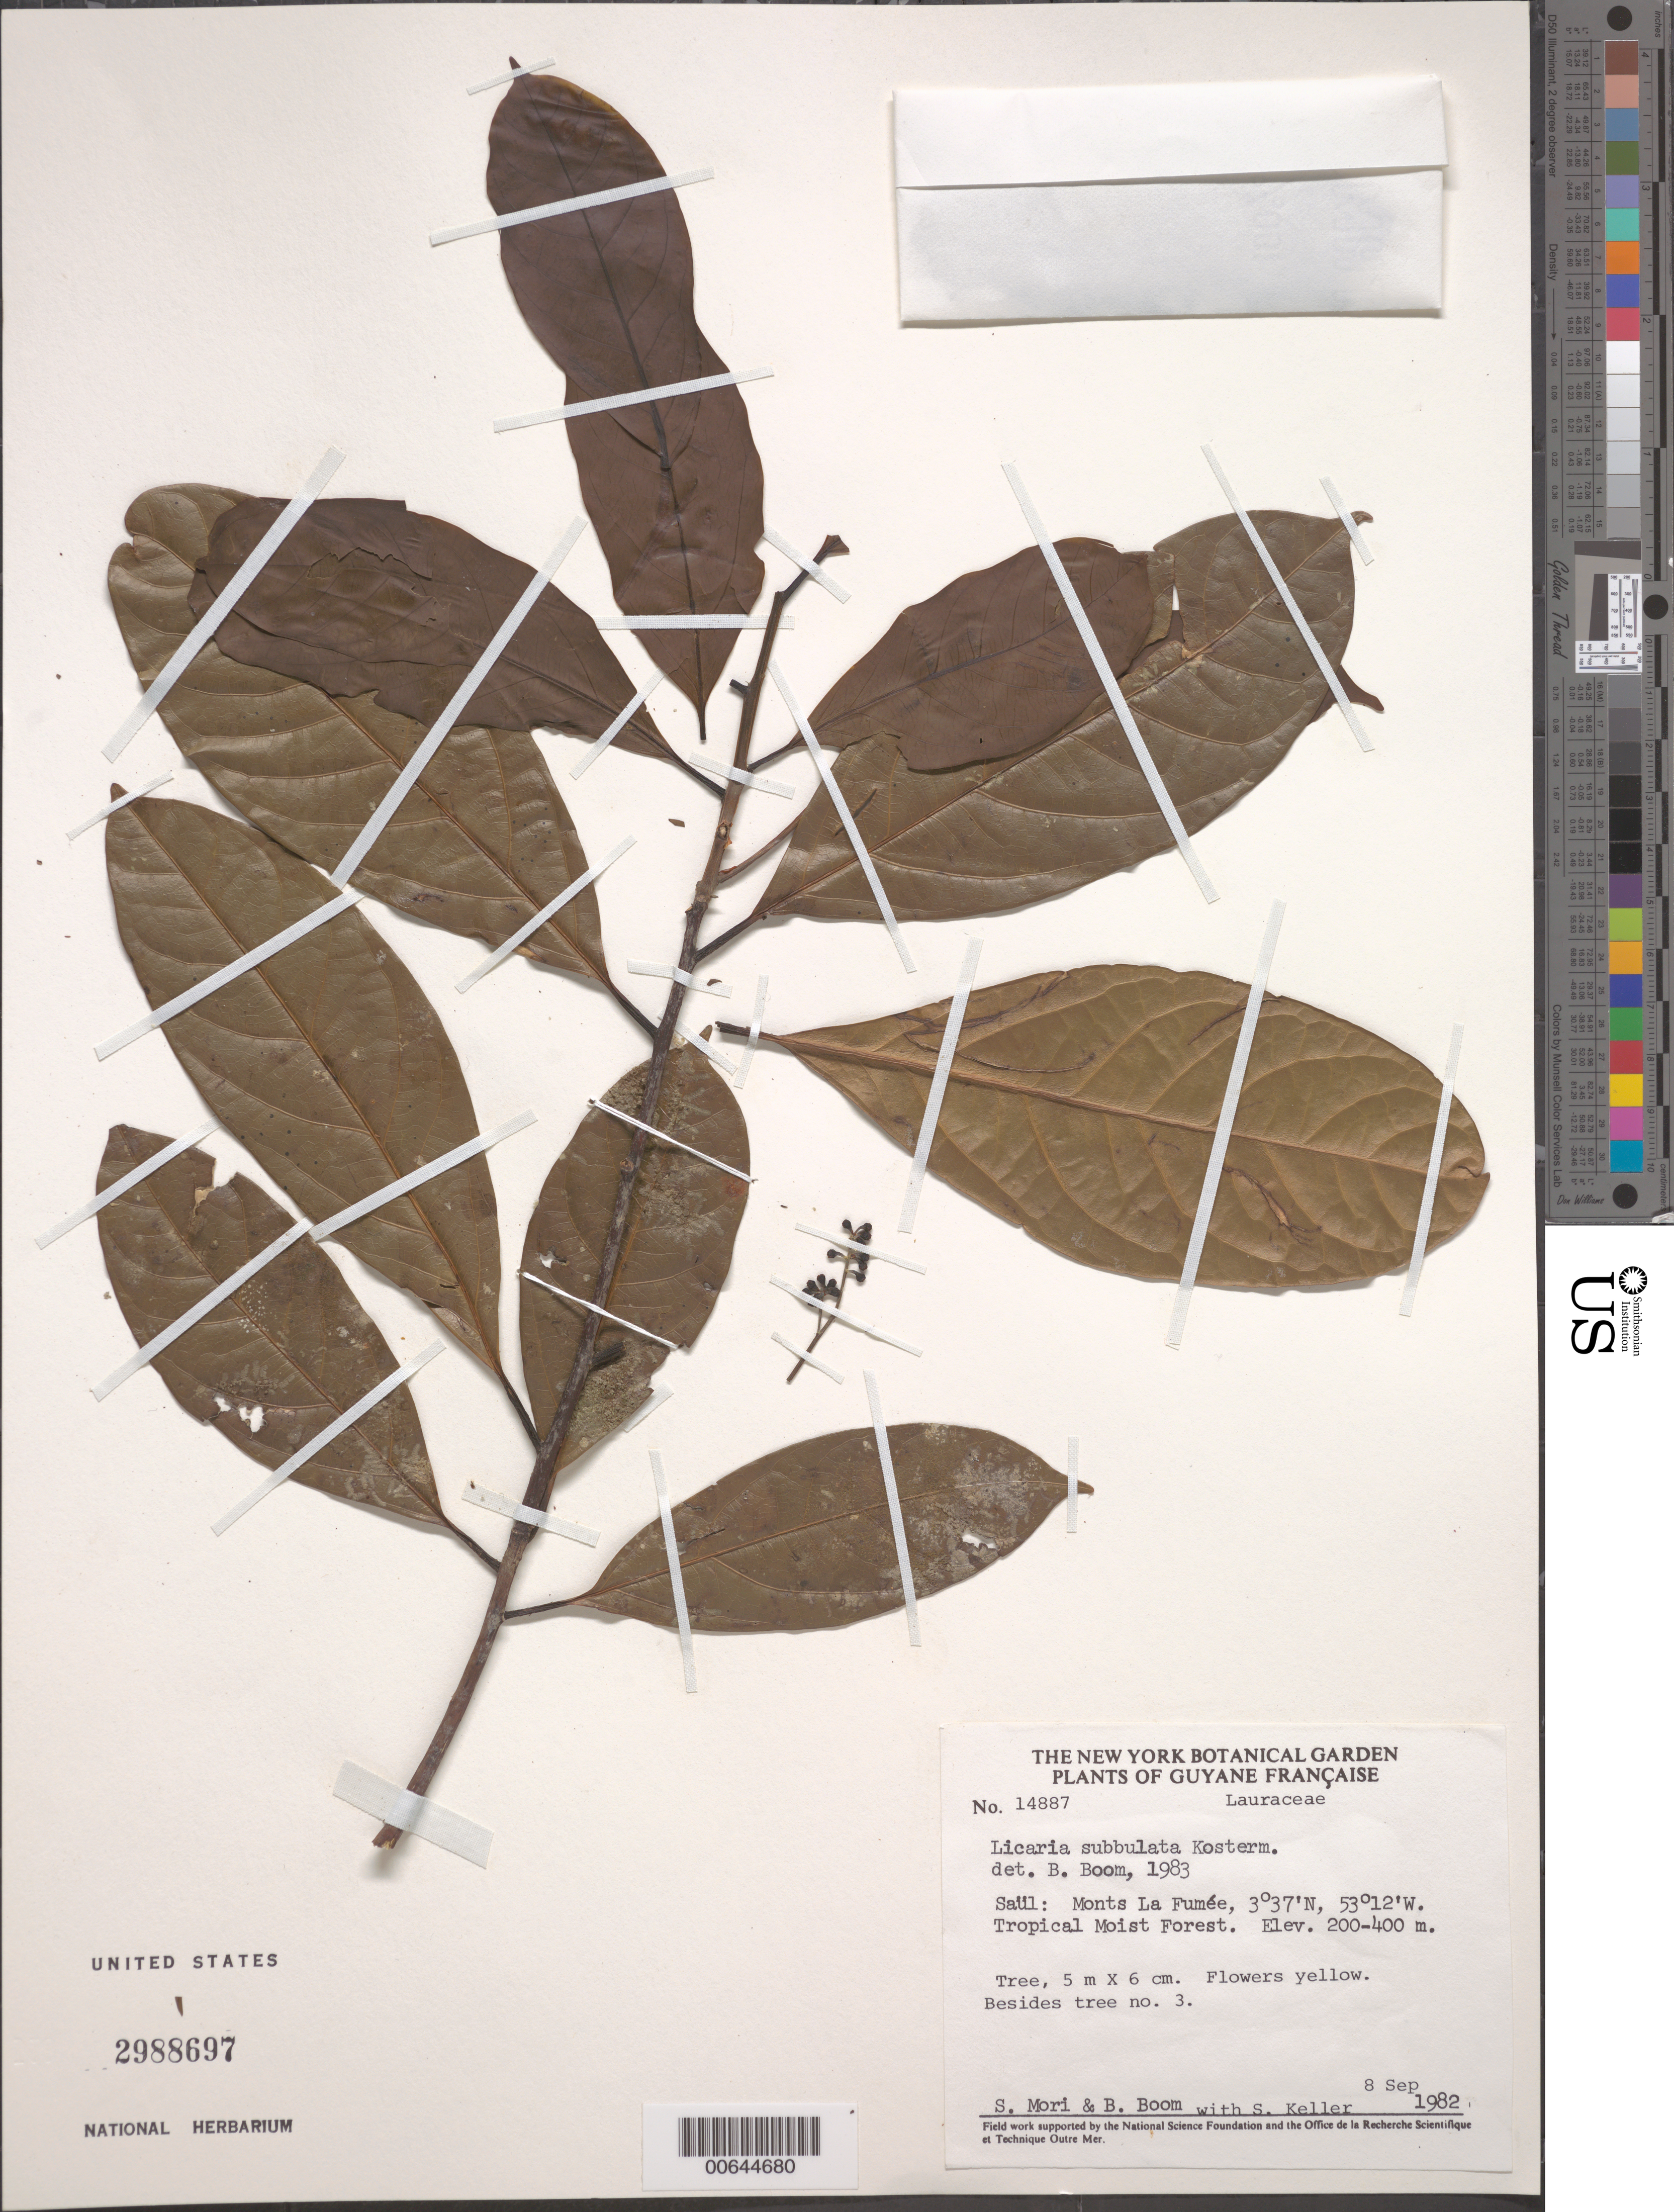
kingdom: Plantae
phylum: Tracheophyta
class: Magnoliopsida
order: Laurales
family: Lauraceae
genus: Licaria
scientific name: Licaria subbullata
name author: Kosterm.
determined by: Boom, B. M.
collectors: S. Mori, B. M. Boom, S. Keller & L. Raymond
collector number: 14887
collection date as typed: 8-Sep-82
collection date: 1982-09-08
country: French Guiana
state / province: Saint-Laurent-du-Maroni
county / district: Saül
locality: Saül, Monts La Fumée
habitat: Tropical moist forest, beside tree No. 3.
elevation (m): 200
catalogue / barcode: US 2988697